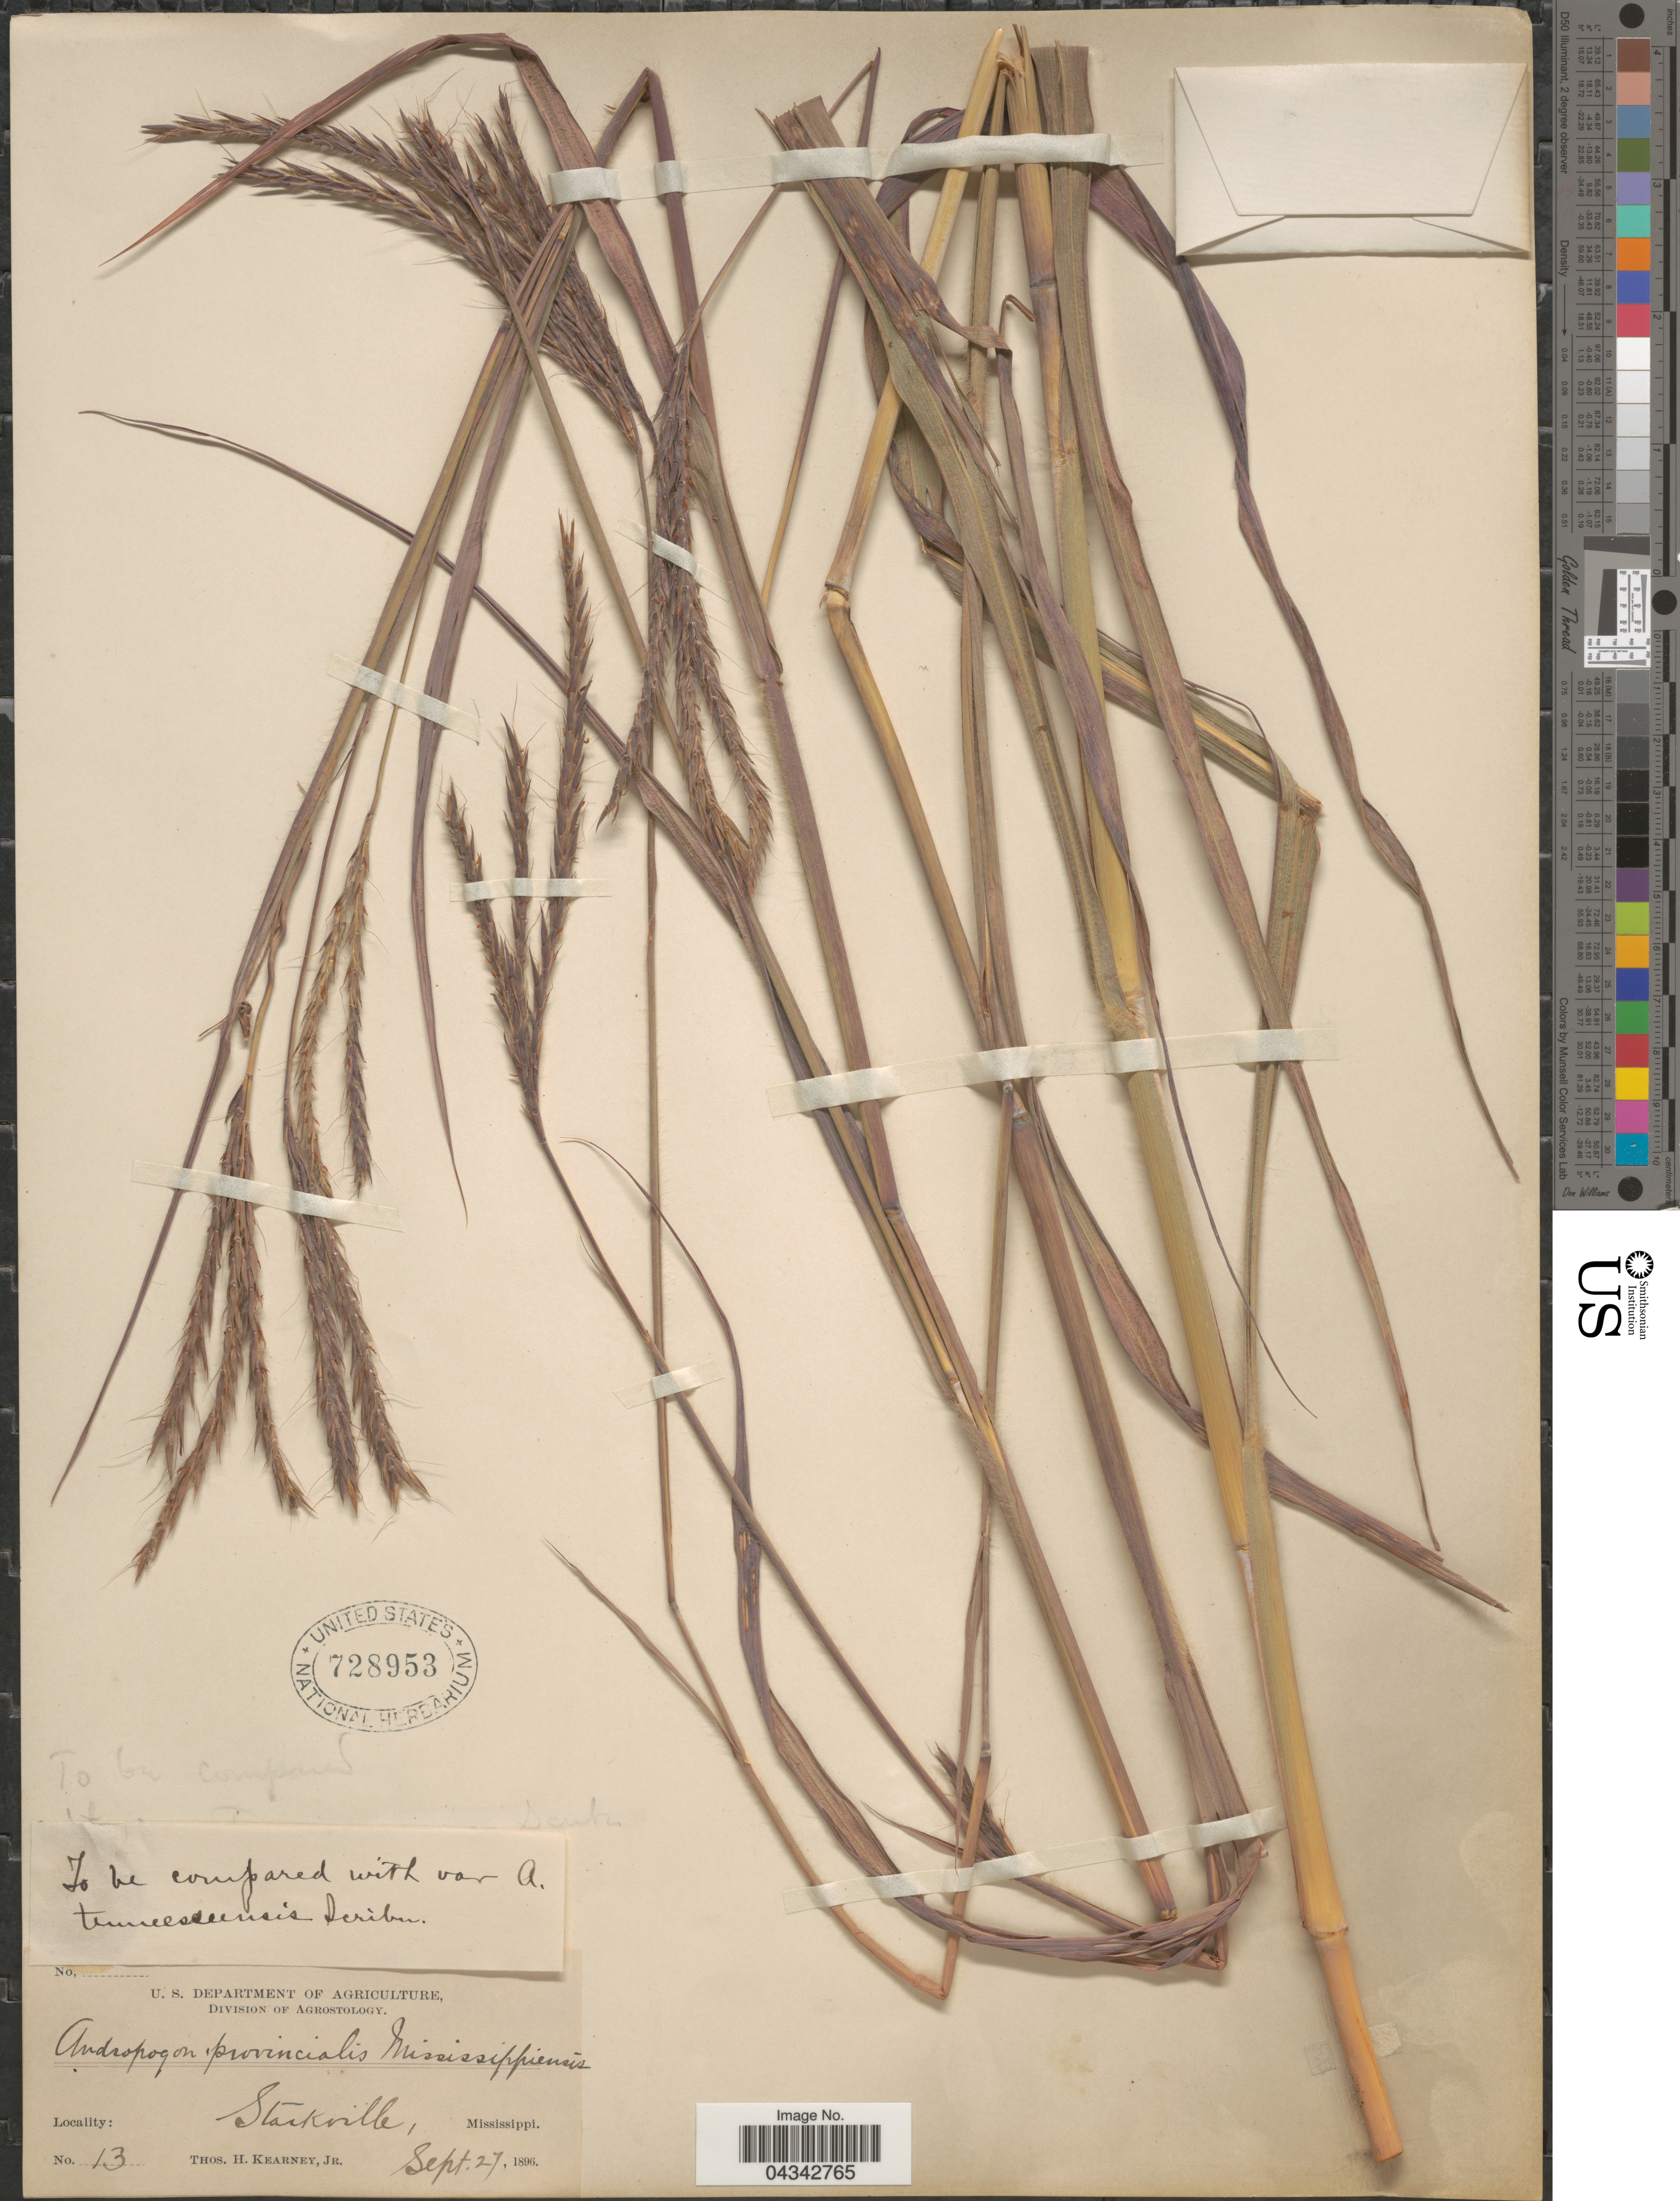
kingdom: Plantae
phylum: Tracheophyta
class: Liliopsida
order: Poales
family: Poaceae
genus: Andropogon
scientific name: Andropogon gerardii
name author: Vitman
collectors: T. H. Kearney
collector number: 13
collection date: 1896-09-27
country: United States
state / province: Mississippi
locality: Starkville.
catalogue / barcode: US 728953